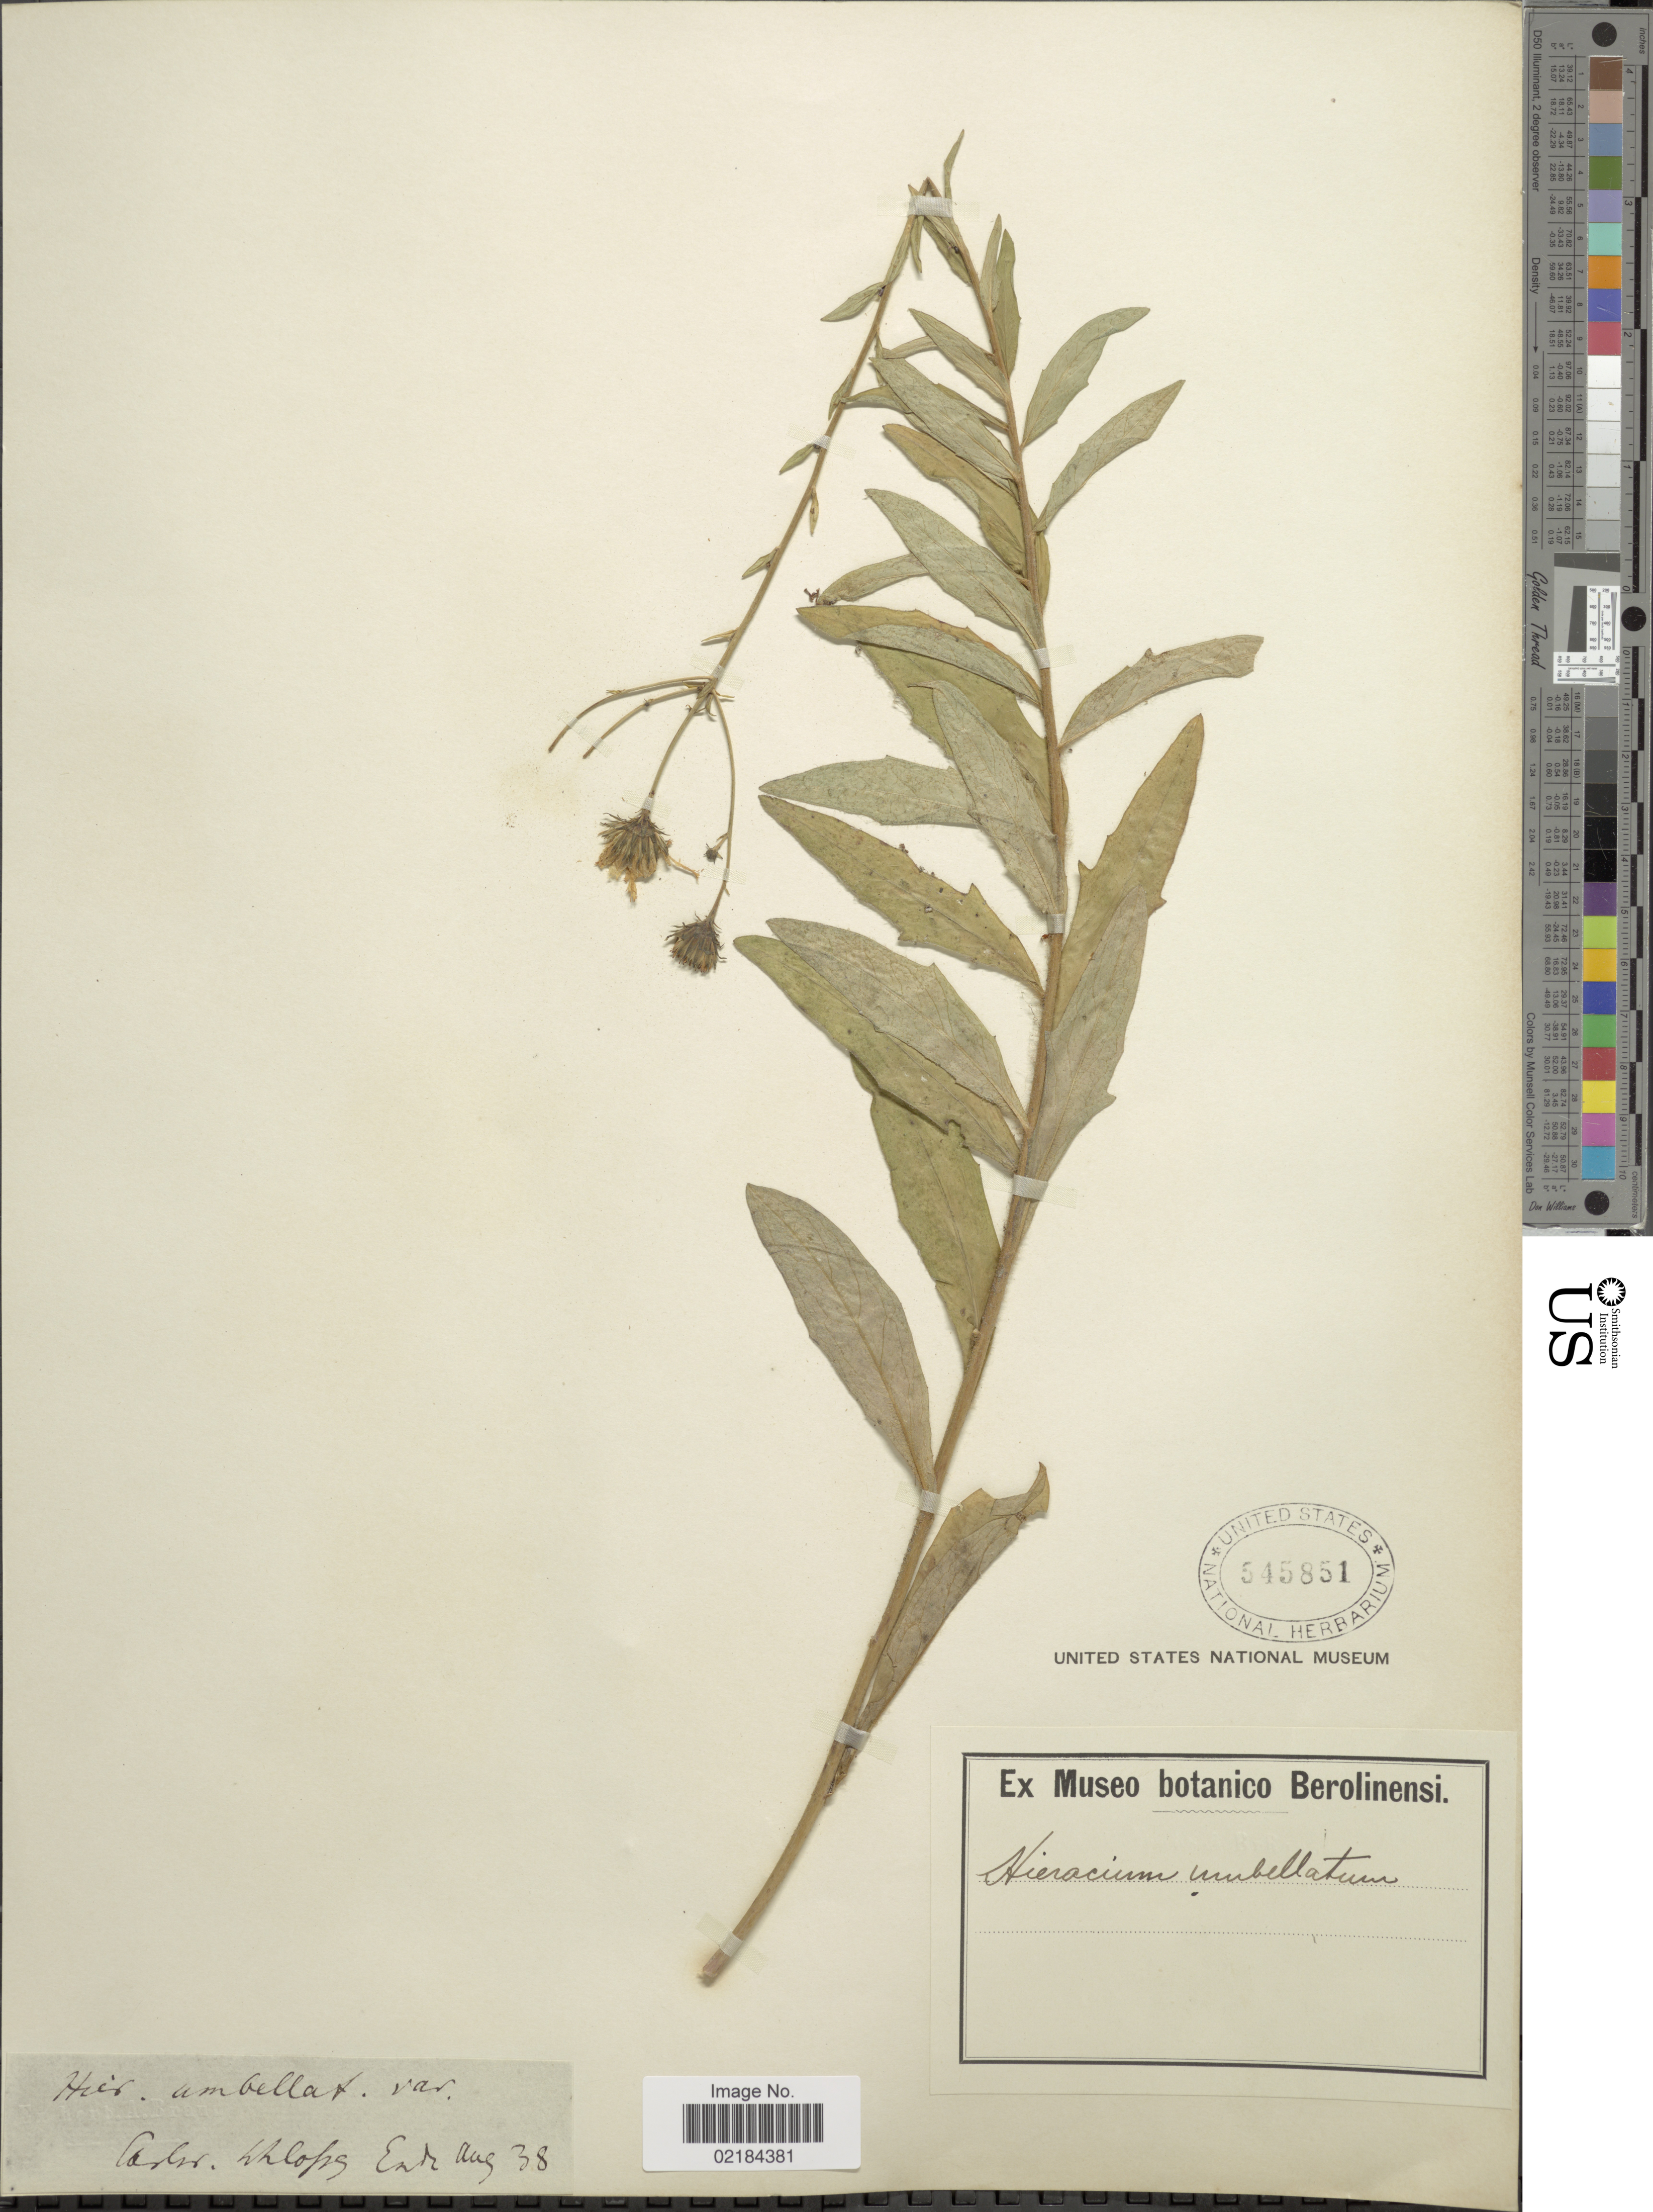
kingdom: Plantae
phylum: Tracheophyta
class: Magnoliopsida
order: Asterales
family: Asteraceae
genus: Hieracium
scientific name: Hieracium umbellatum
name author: L.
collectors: ex Museo Botanico Berolinensi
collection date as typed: Transcribed d/m/y: /8/38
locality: Caster. Wholps [interpreted]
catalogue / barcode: US 545851